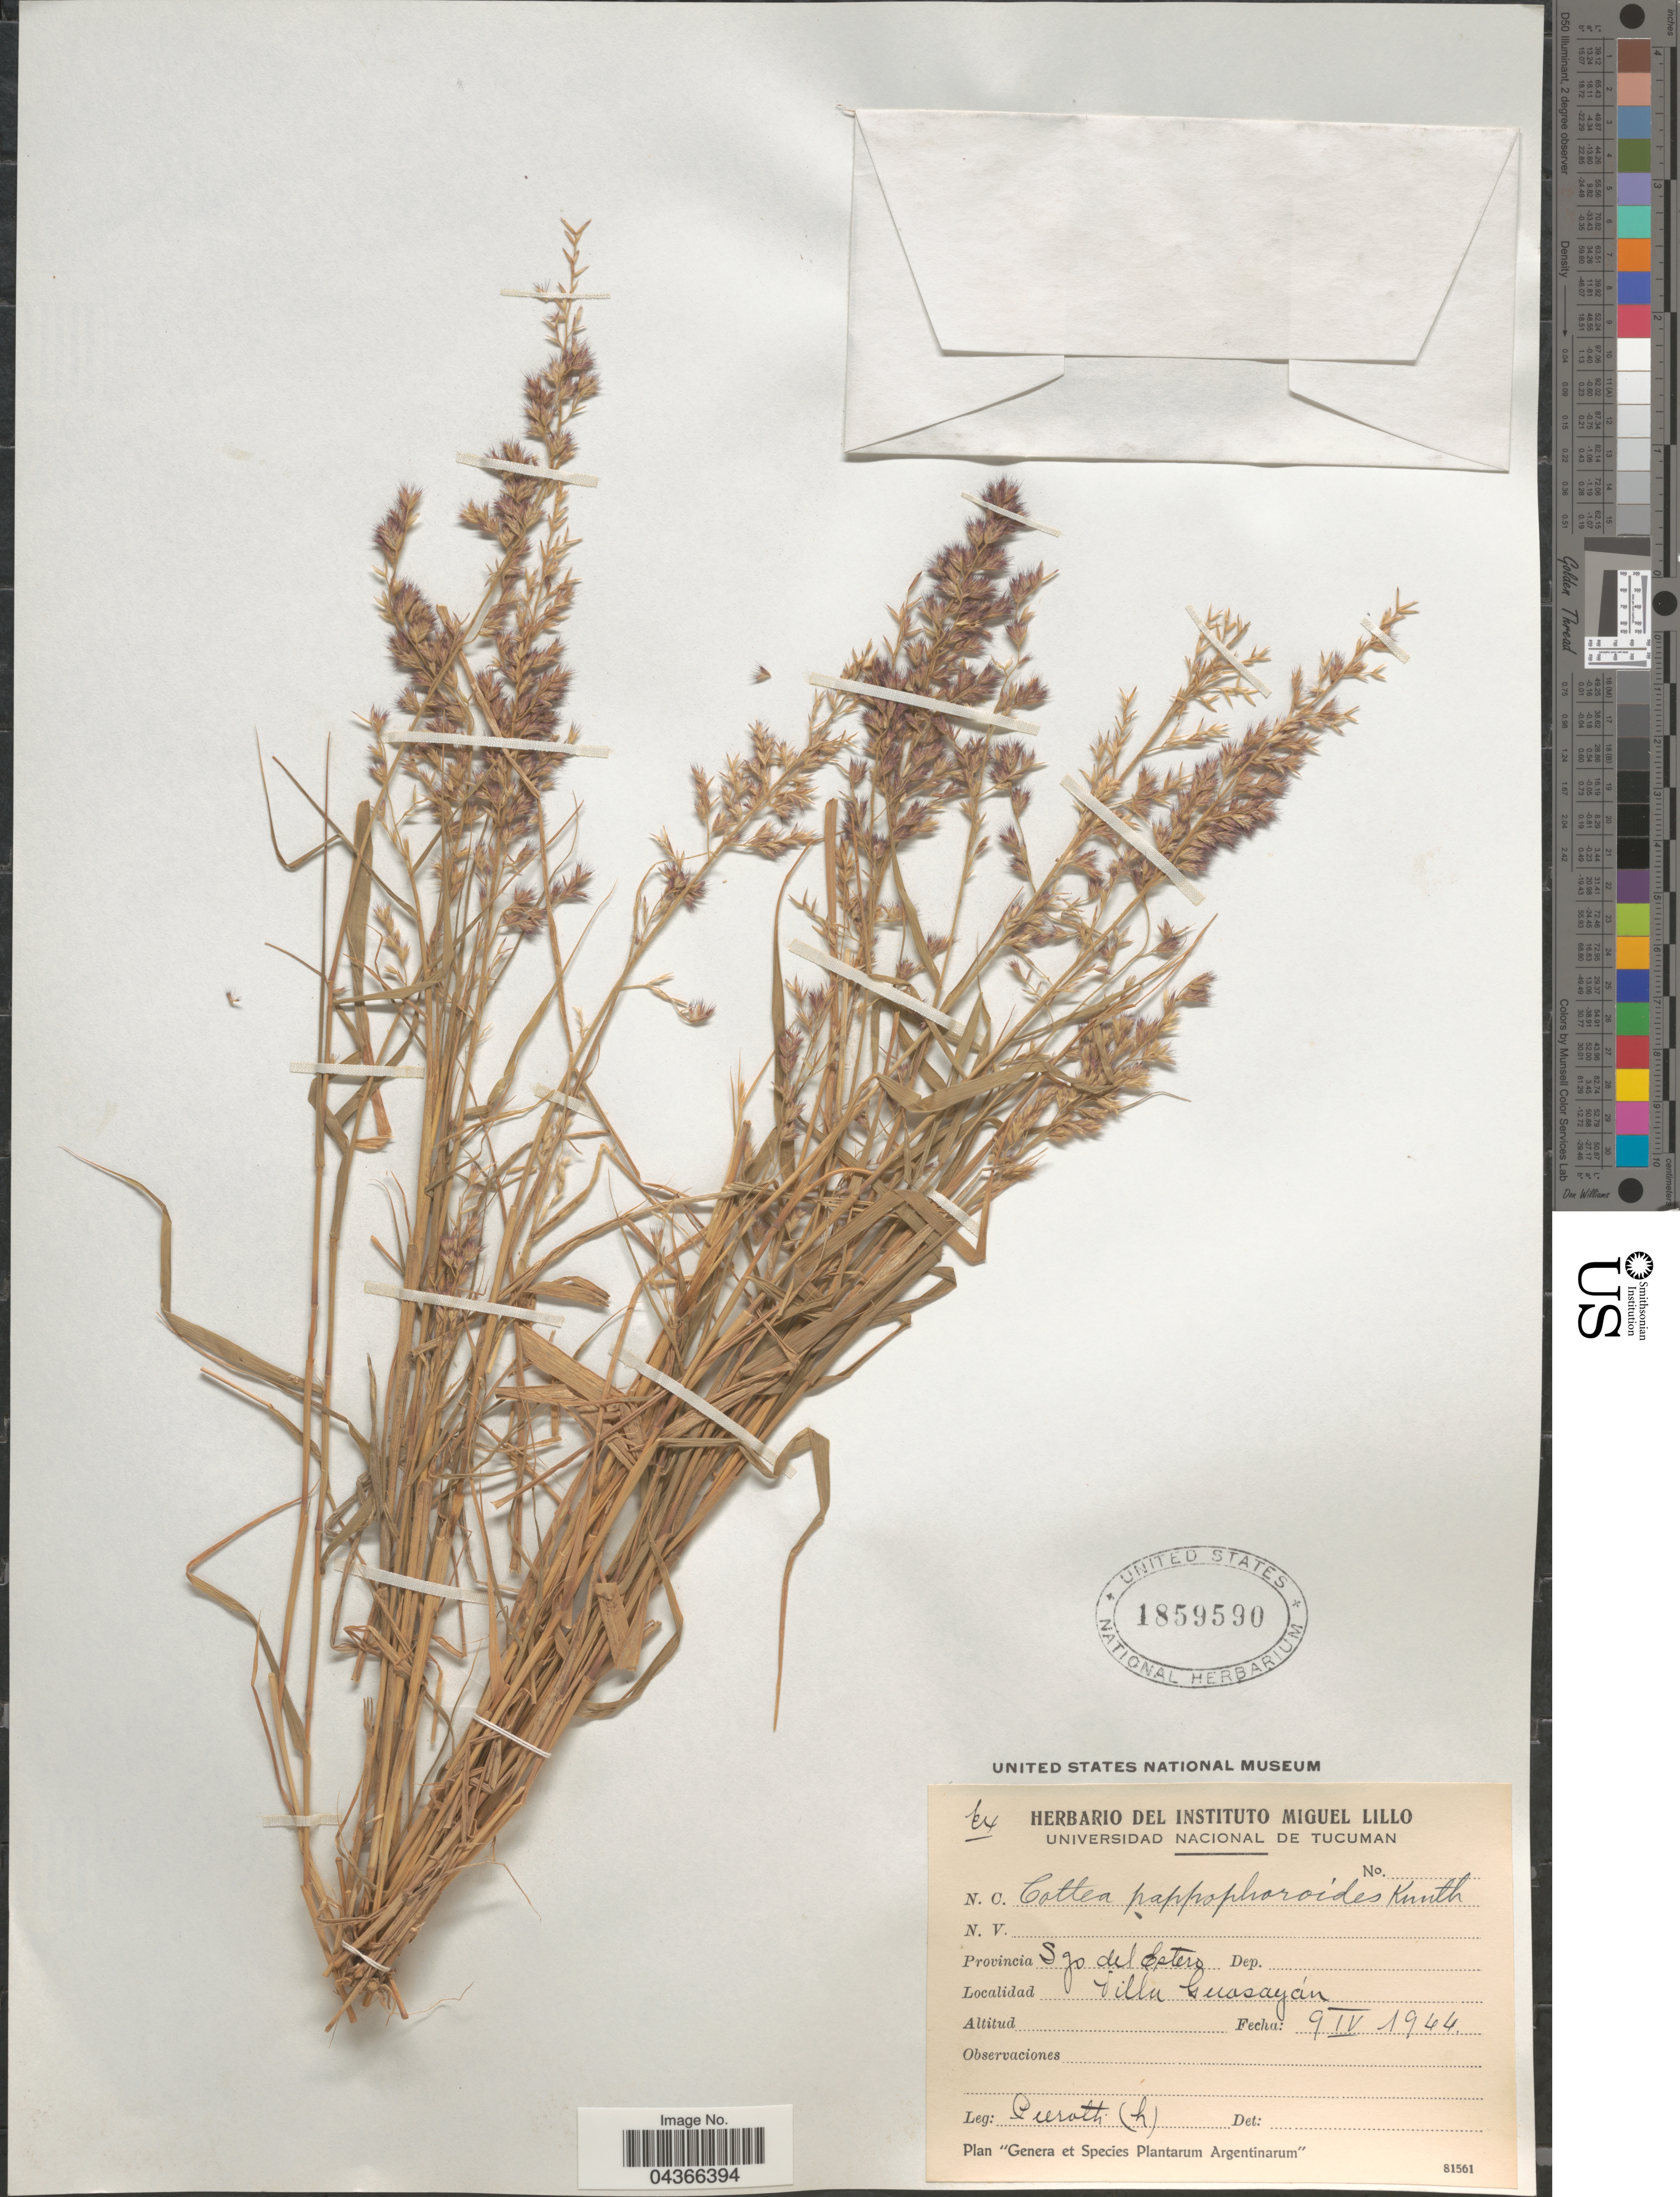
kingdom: Plantae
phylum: Tracheophyta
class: Liliopsida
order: Poales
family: Poaceae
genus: Cottea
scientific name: Cottea pappophoroides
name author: Kunth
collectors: Pierotti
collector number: (h)?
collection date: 1944-04-09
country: Argentina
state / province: Santiago del Estero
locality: Sgo del Estero. Villa Guasayán.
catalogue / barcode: US 1859590